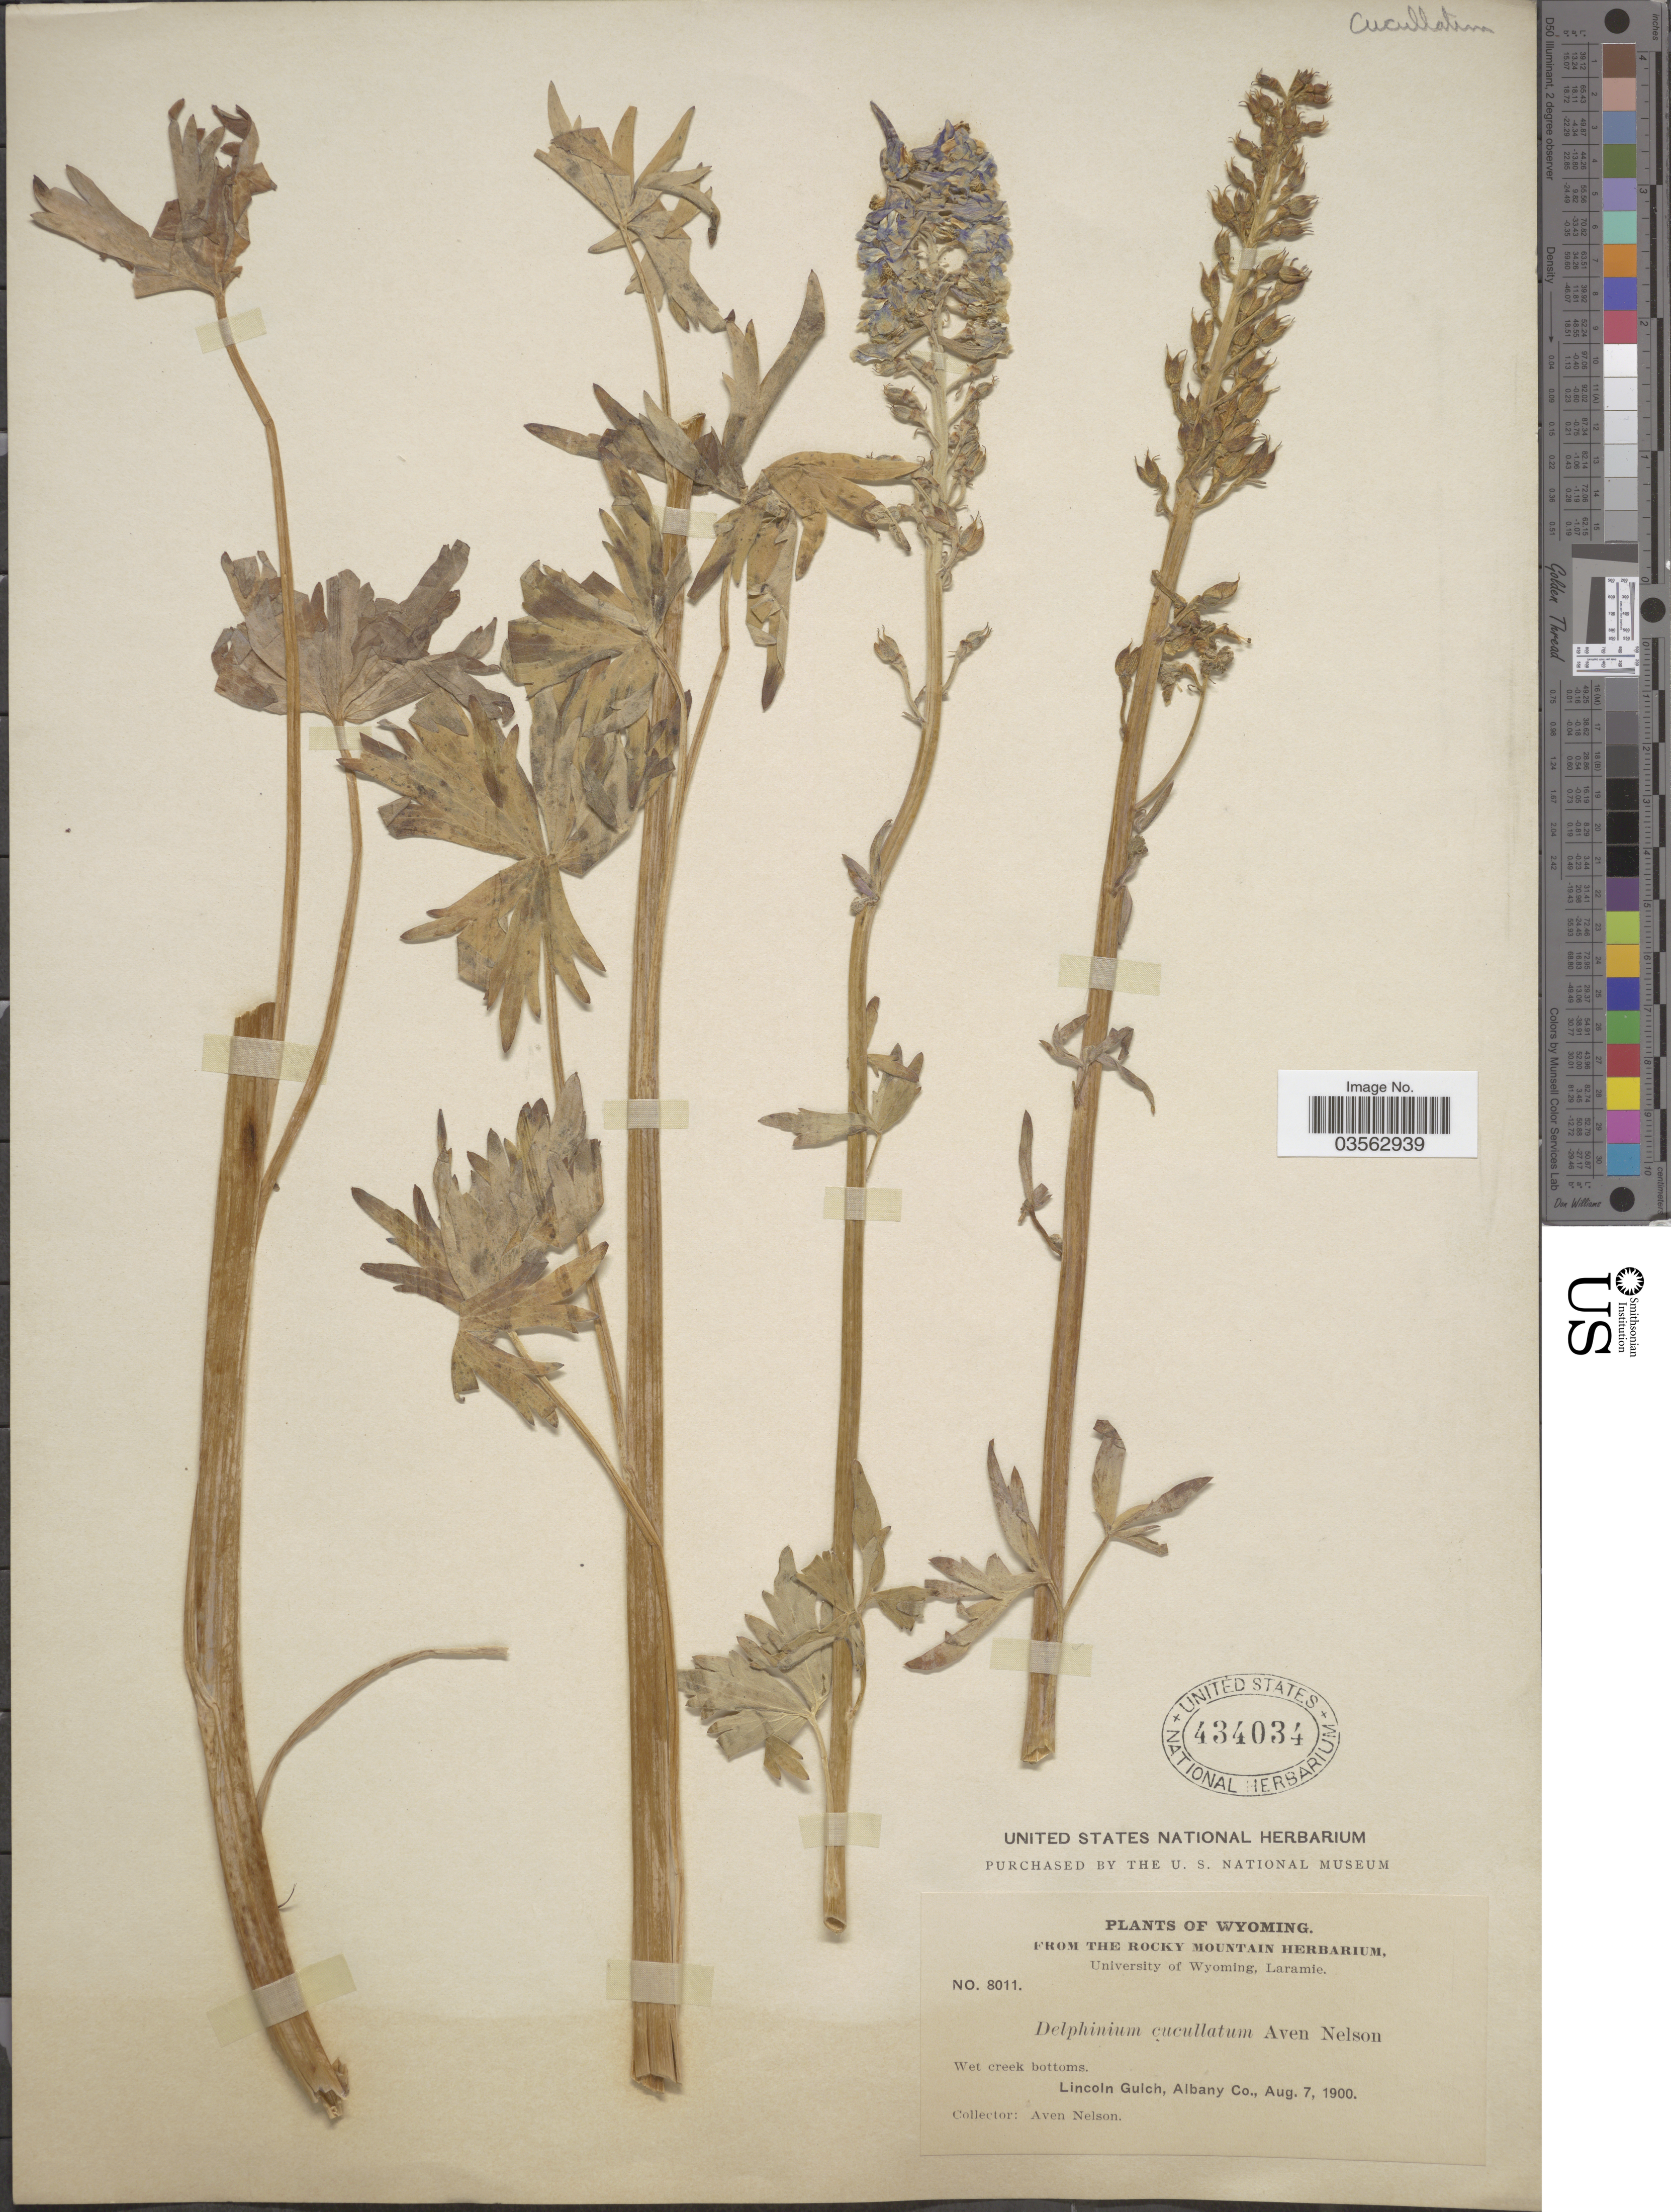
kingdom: Plantae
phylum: Tracheophyta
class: Magnoliopsida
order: Ranunculales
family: Ranunculaceae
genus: Delphinium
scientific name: Delphinium cucullatum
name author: E. Nelson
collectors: A. Nelson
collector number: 8011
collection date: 1900-08-07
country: United States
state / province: Wyoming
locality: Lincoln Gulch, Albany Co.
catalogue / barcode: US 434034